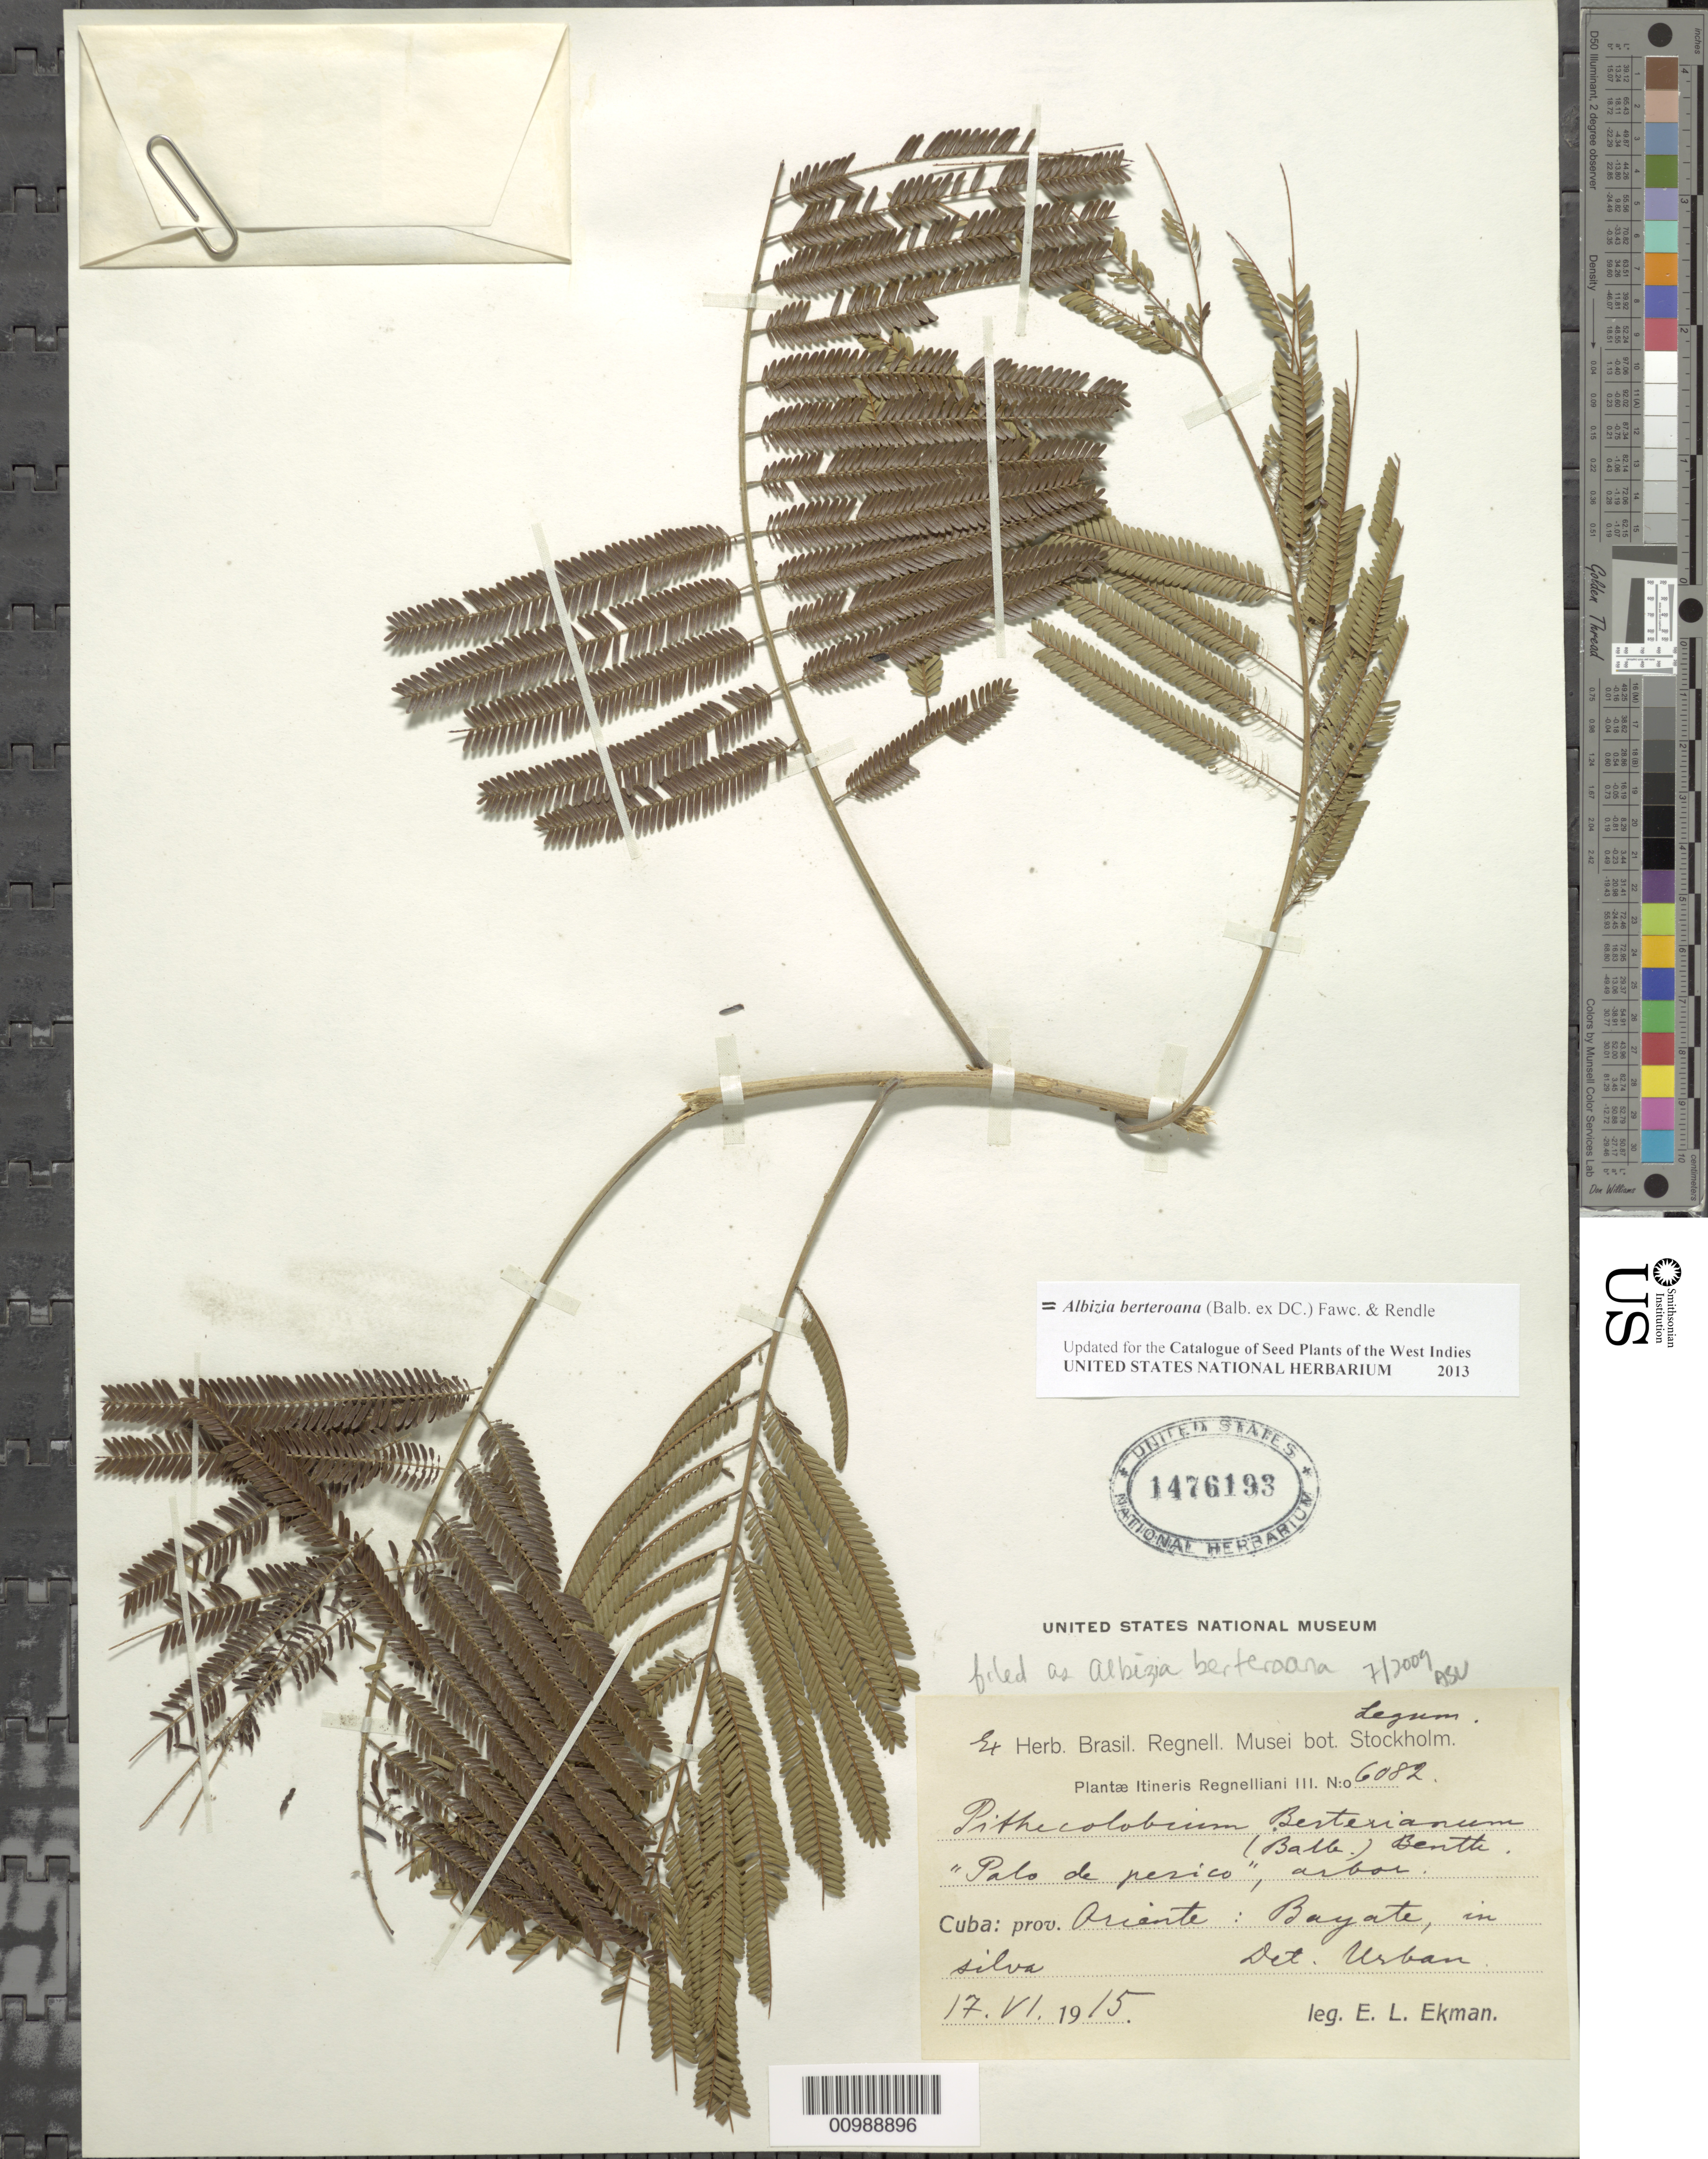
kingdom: Plantae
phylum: Tracheophyta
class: Magnoliopsida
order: Fabales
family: Fabaceae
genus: Pseudalbizzia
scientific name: Pseudalbizzia berteroana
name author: (Balb. ex DC.) Britton & Rose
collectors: E. L. Ekman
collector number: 6082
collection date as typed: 17 Jun 1915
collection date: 1915-06-17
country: Cuba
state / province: Oriente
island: Cuba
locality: Bayate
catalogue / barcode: US 1476193